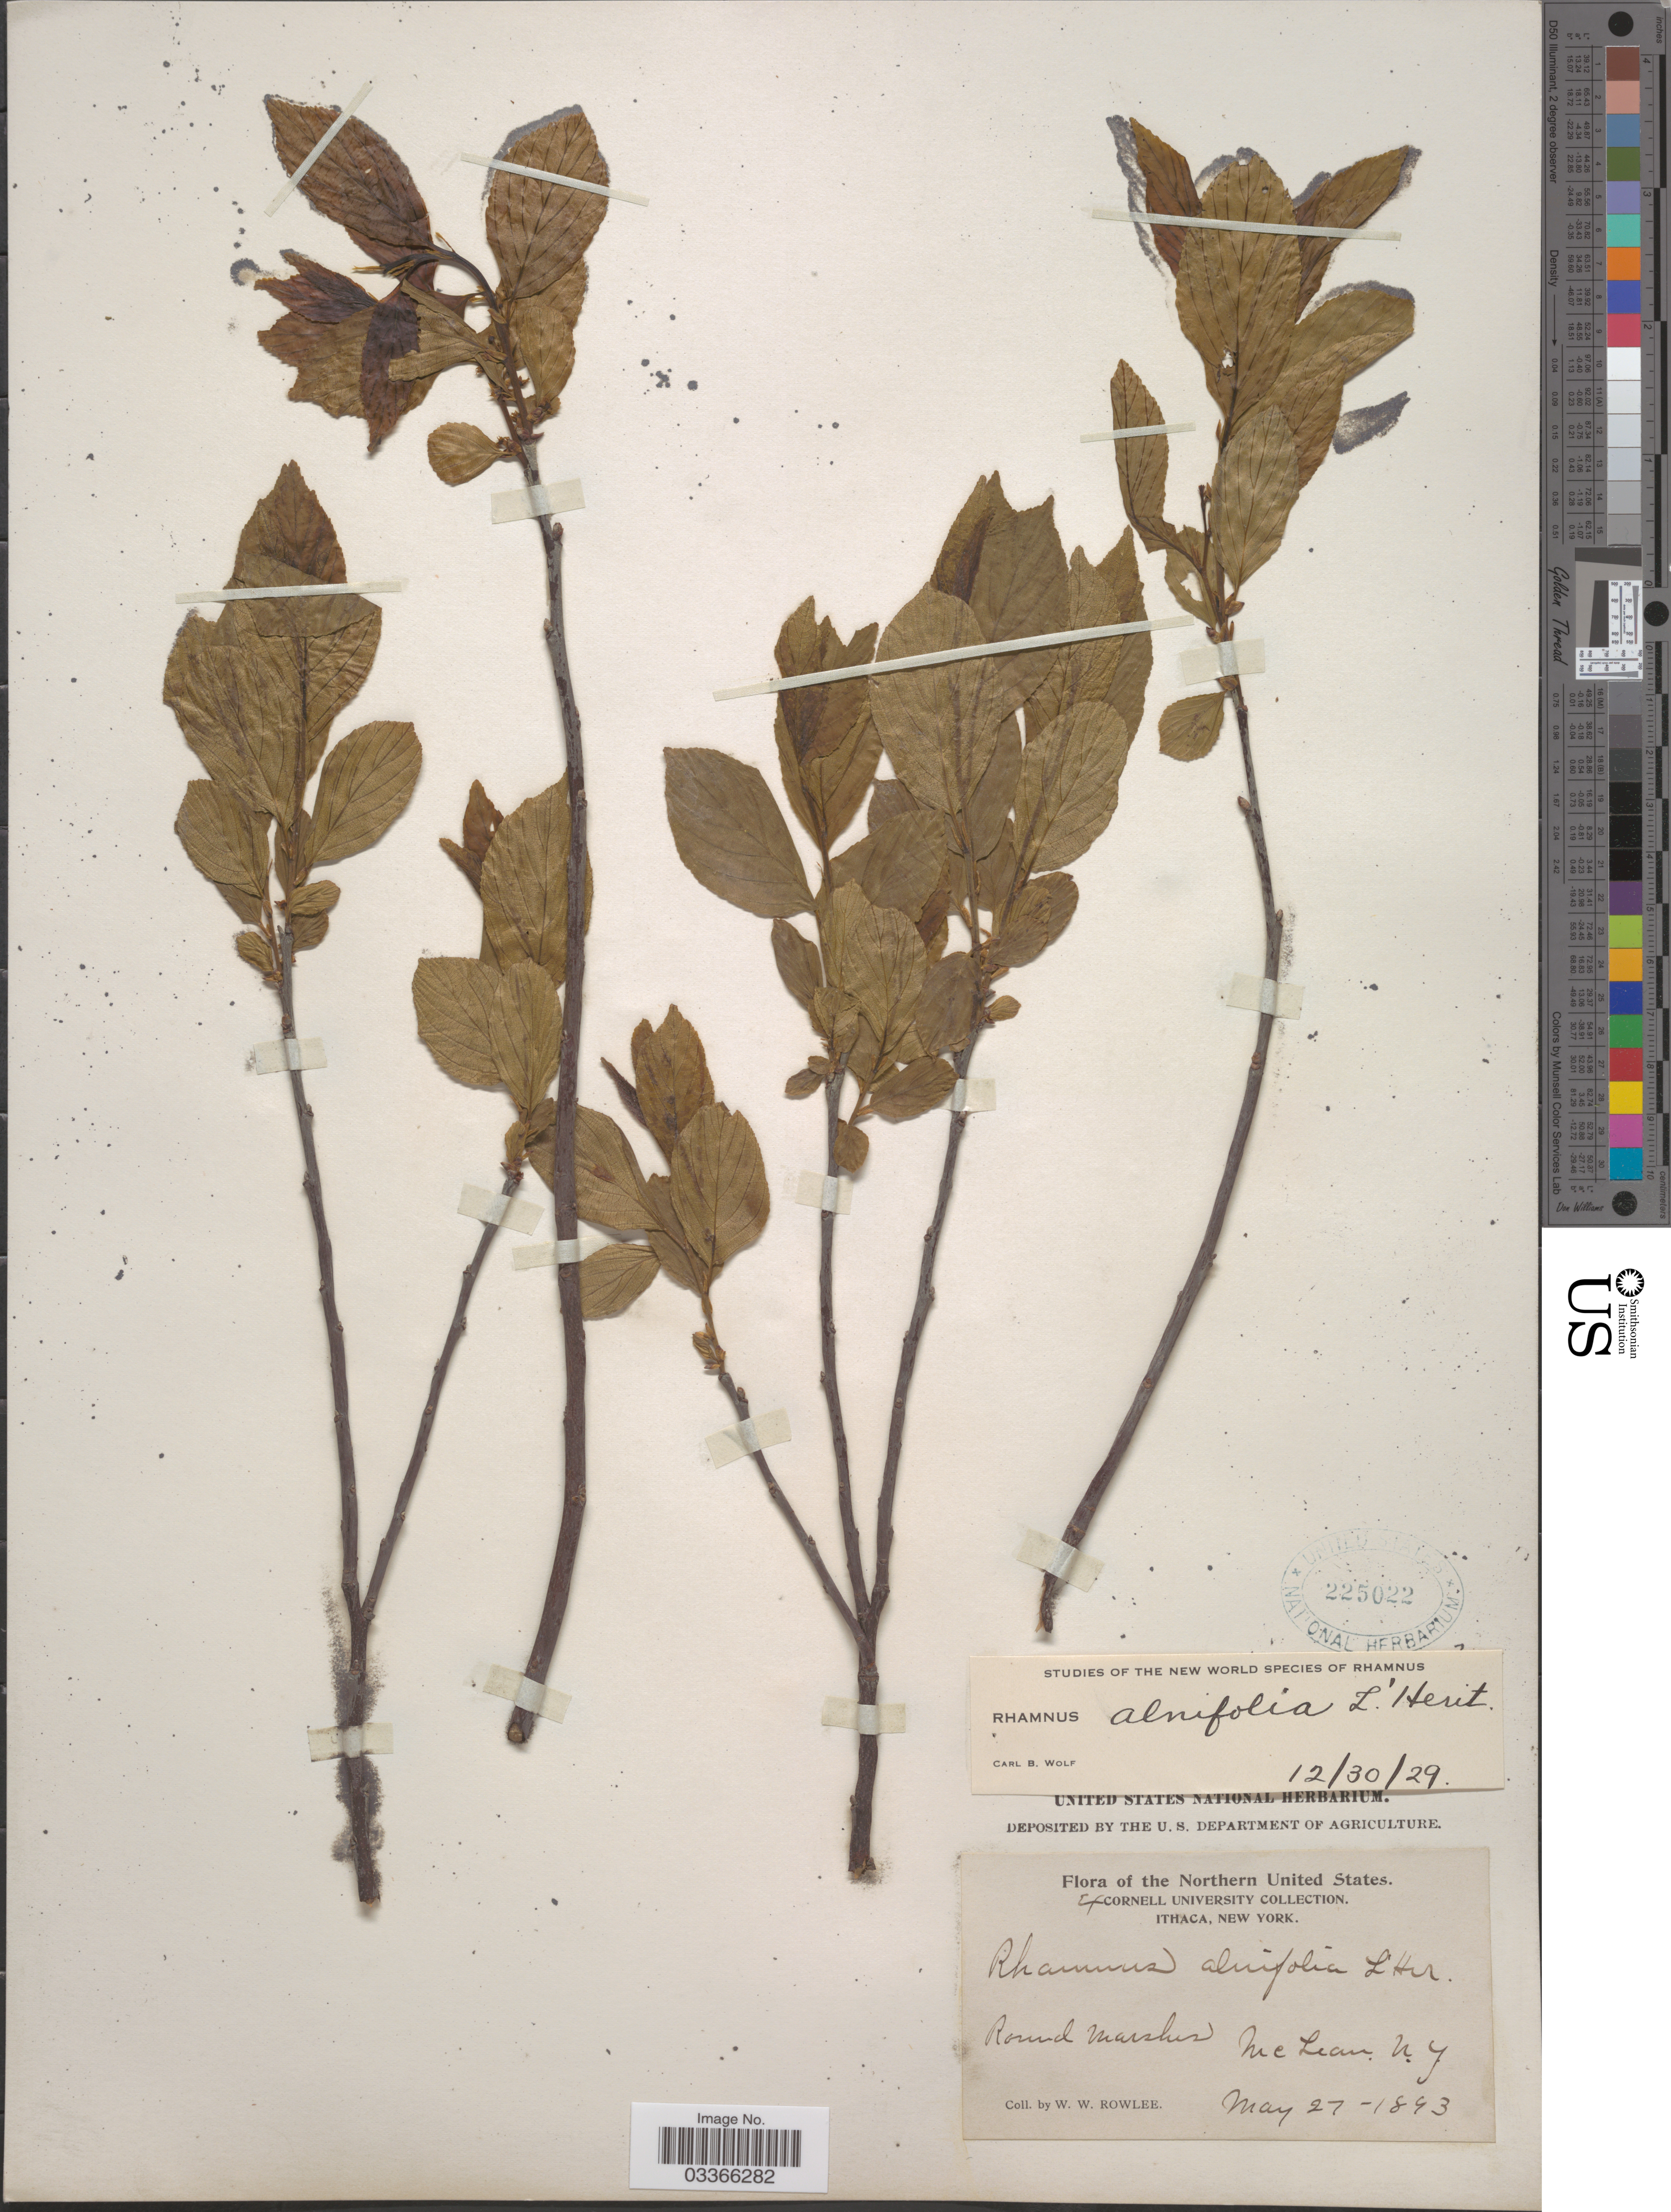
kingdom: Plantae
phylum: Tracheophyta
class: Magnoliopsida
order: Rosales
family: Rhamnaceae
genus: Rhamnus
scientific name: Rhamnus alnifolia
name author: L'Hér.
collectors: W. W. Rowlee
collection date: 1893-05-27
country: United States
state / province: New York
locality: Northern United States, McLean.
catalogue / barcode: US 225022